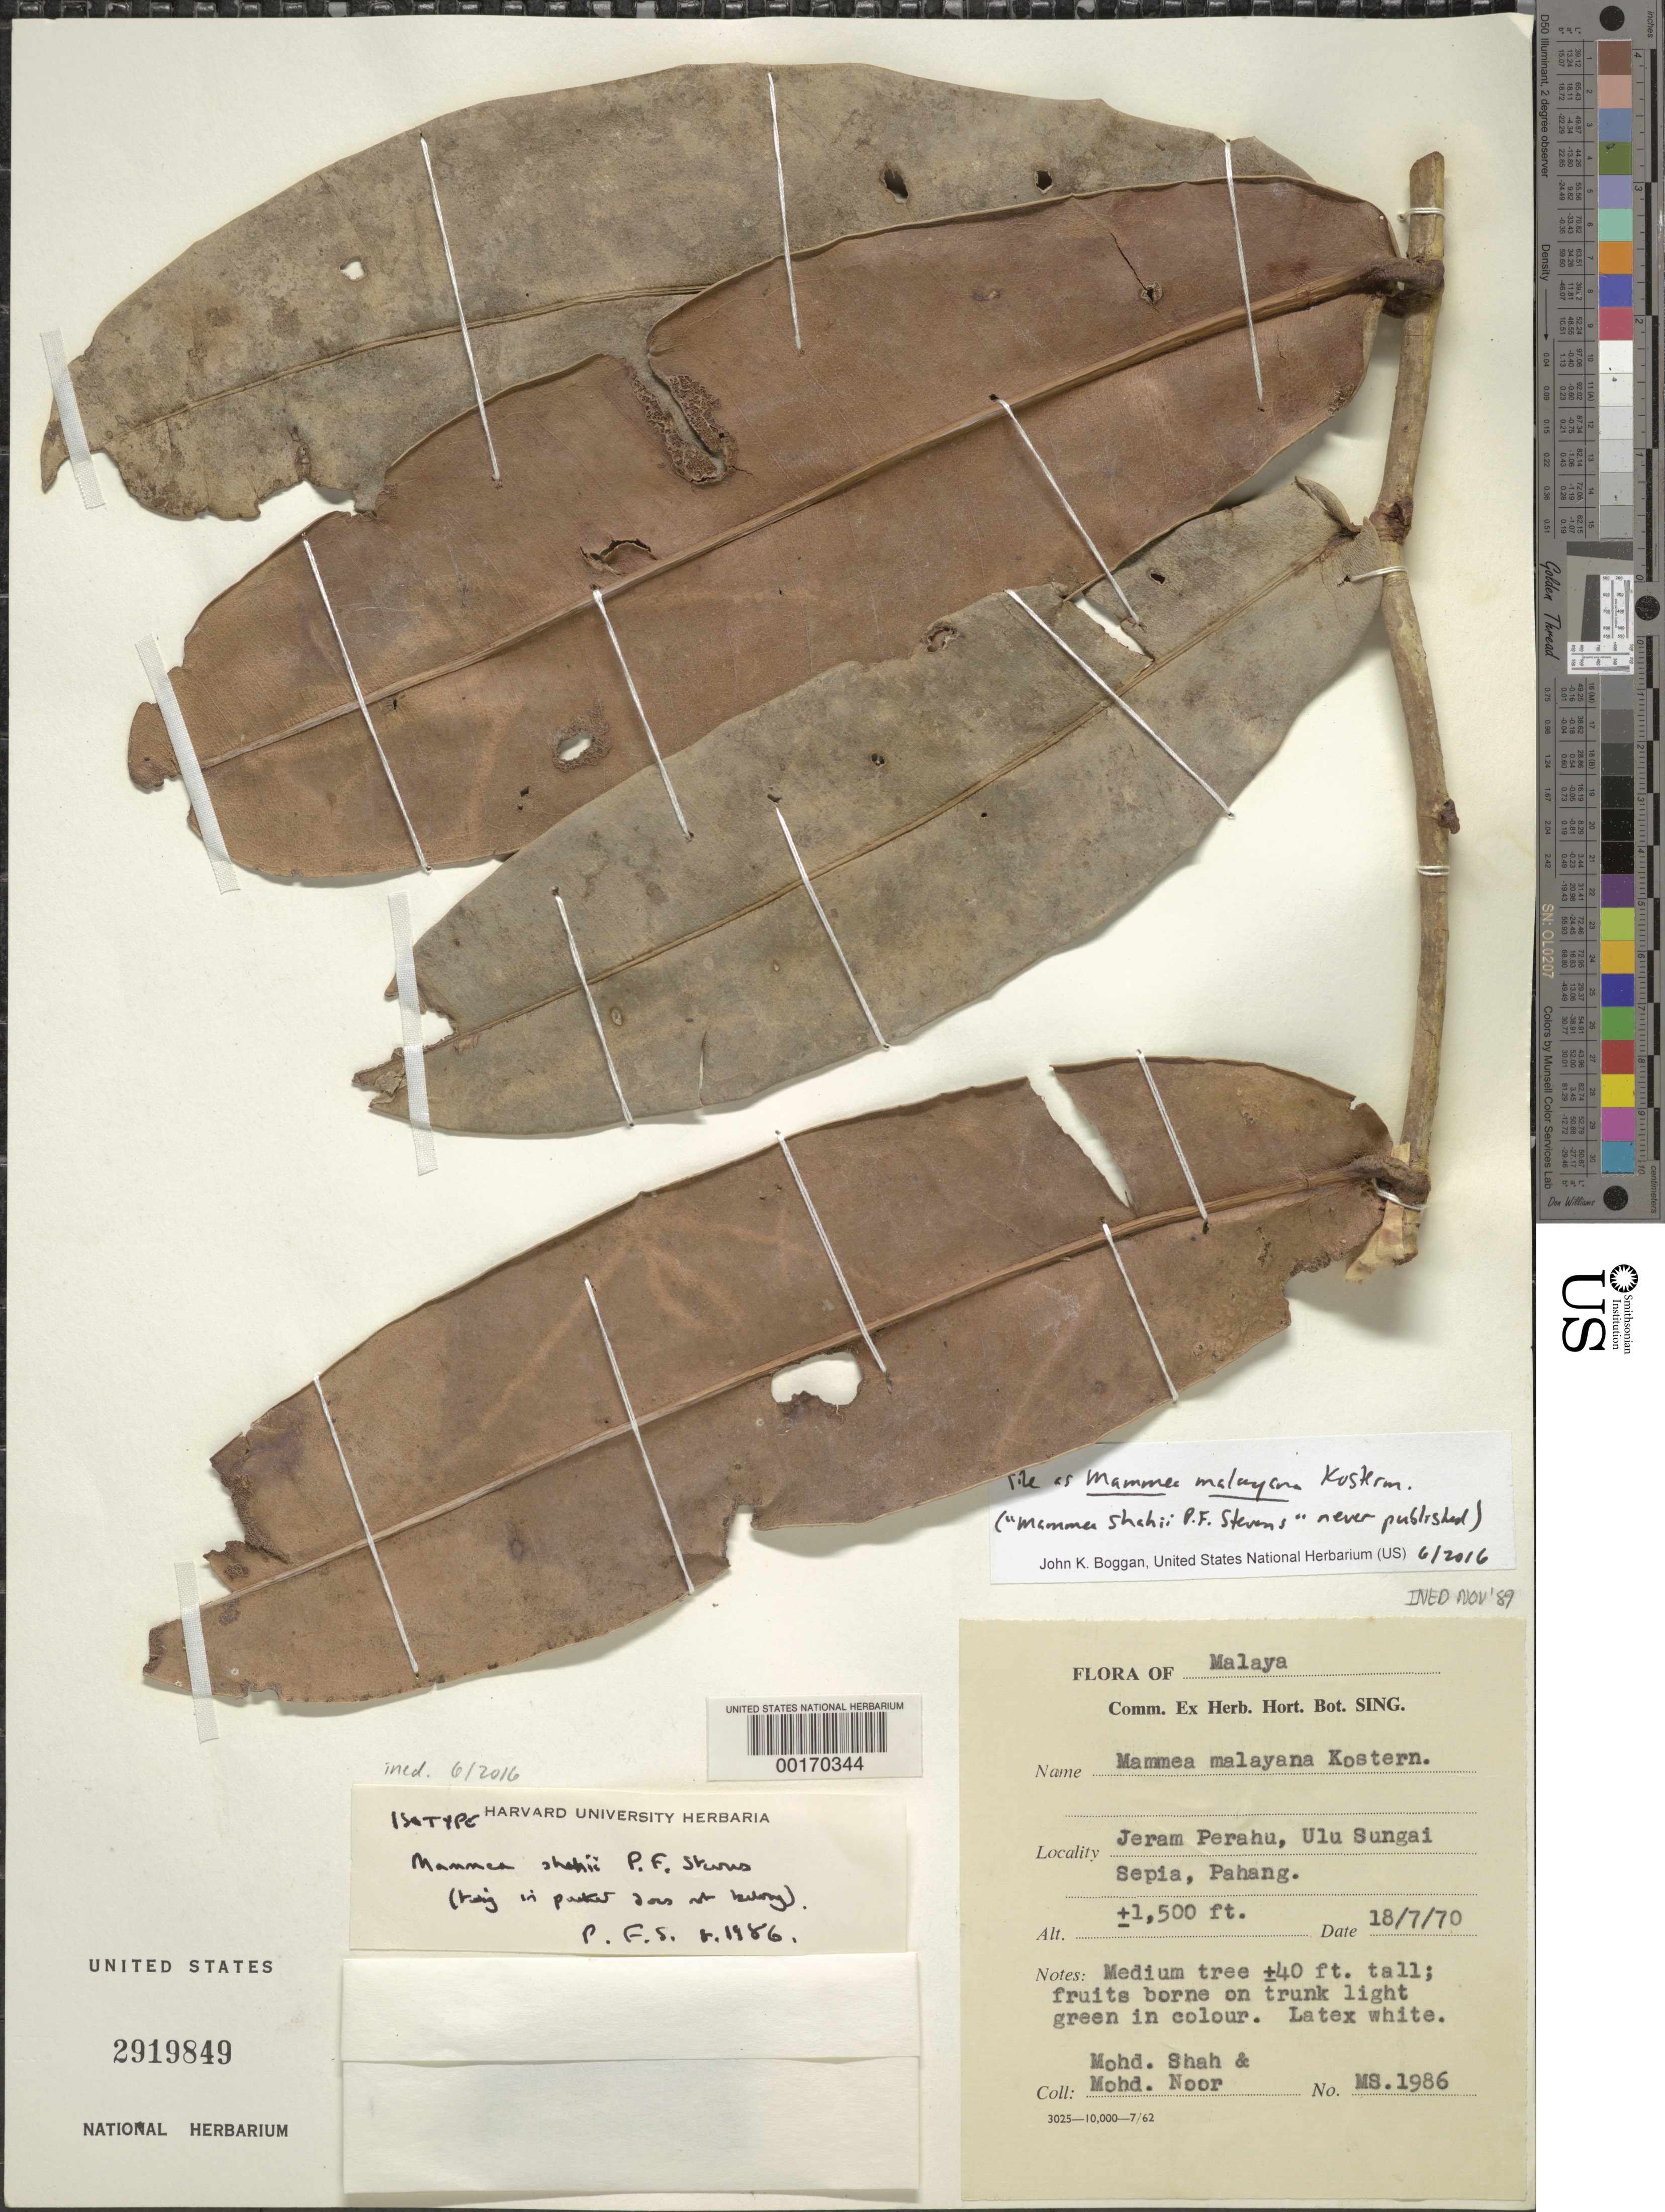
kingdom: Plantae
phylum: Tracheophyta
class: Magnoliopsida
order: Malpighiales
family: Calophyllaceae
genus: Mammea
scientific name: Mammea malayana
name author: Kosterm.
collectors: M. Shah & M. Noor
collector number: MS 1986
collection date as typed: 18/7/70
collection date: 1970-07-18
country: Malaysia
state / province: Pahang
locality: Jeram Perahu, Ulu Sungai Sepia, Pahang [Malay Peninsula]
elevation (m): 457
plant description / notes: Annotated by P.F. Stevens (1986) as isotype of Mammea shahii P.F. Stevens [ined. name, still unpublished as of June 2016]; specimen re-filed in main herbarium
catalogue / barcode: US 2919849